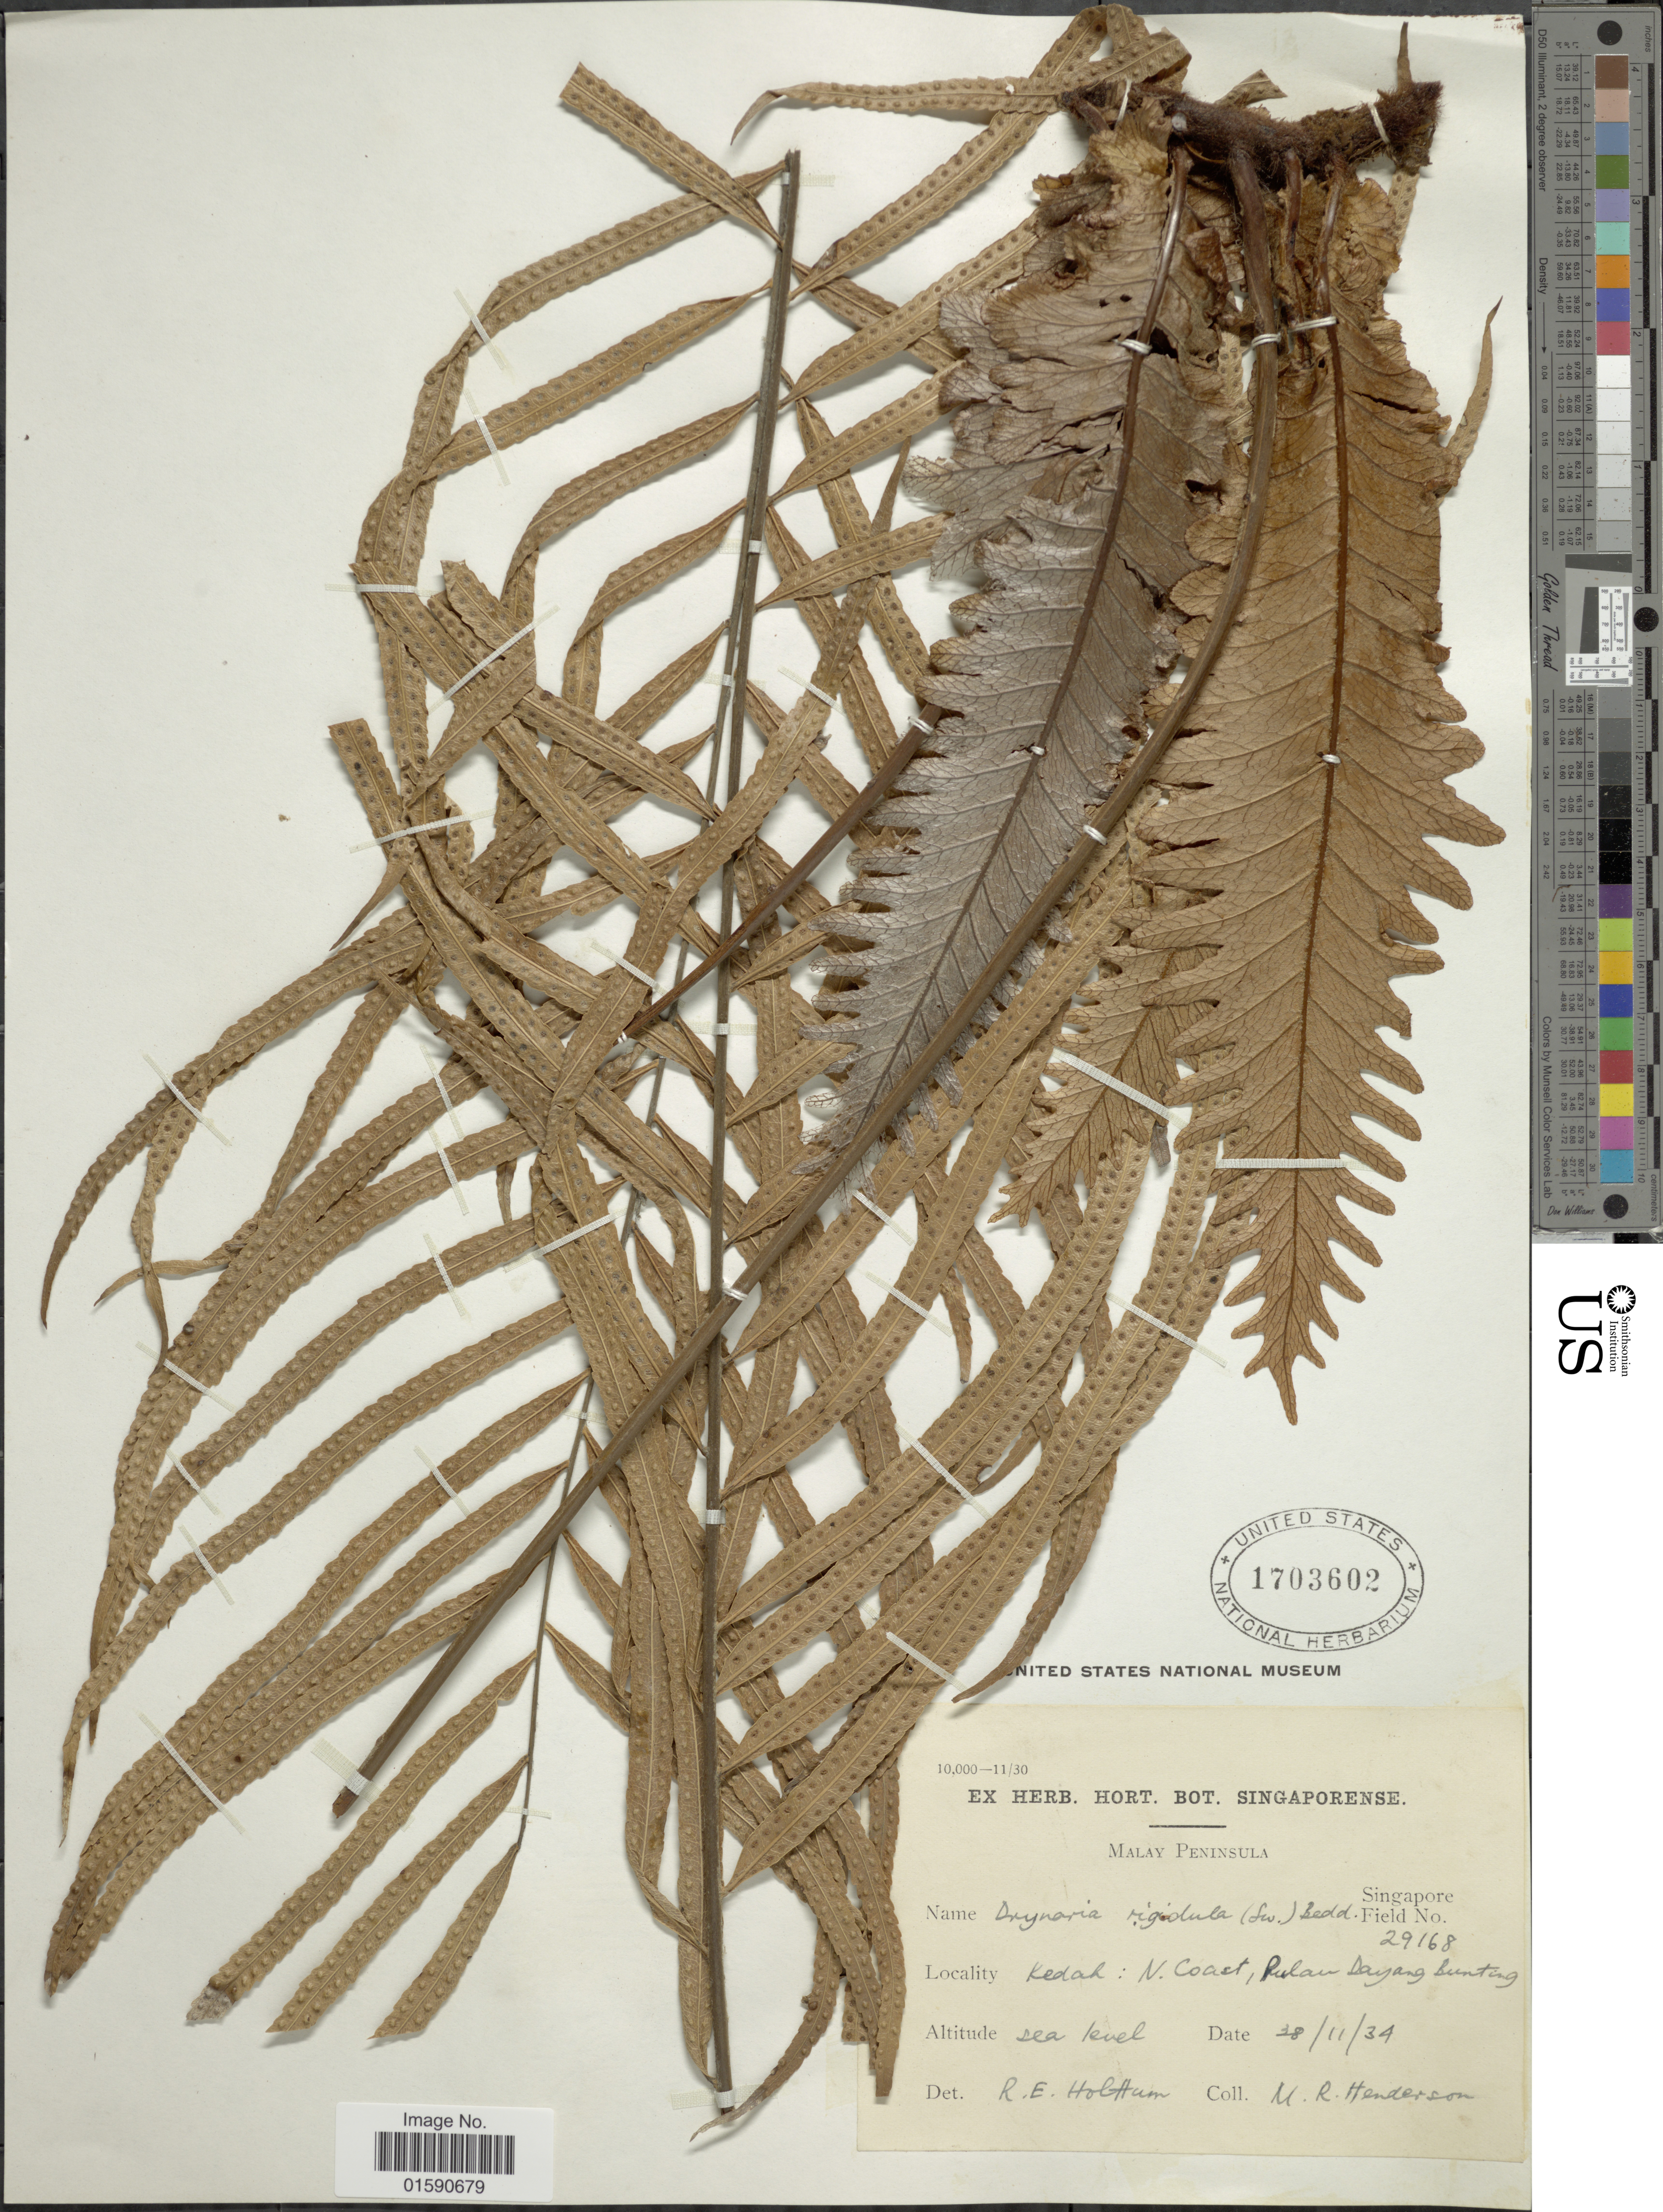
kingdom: Plantae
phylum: Tracheophyta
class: Polypodiopsida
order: Polypodiales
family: Polypodiaceae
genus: Drynaria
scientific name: Drynaria rigidula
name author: (Sw.) Bedd.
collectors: M. Henderson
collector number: Singapore Field 29168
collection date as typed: Transcribed d/m/y: 28/11/34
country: Malaysia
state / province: Kedah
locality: Malay Peninsula. Kedah: N.coast Pulan Dayang Buntug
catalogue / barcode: US 1703602